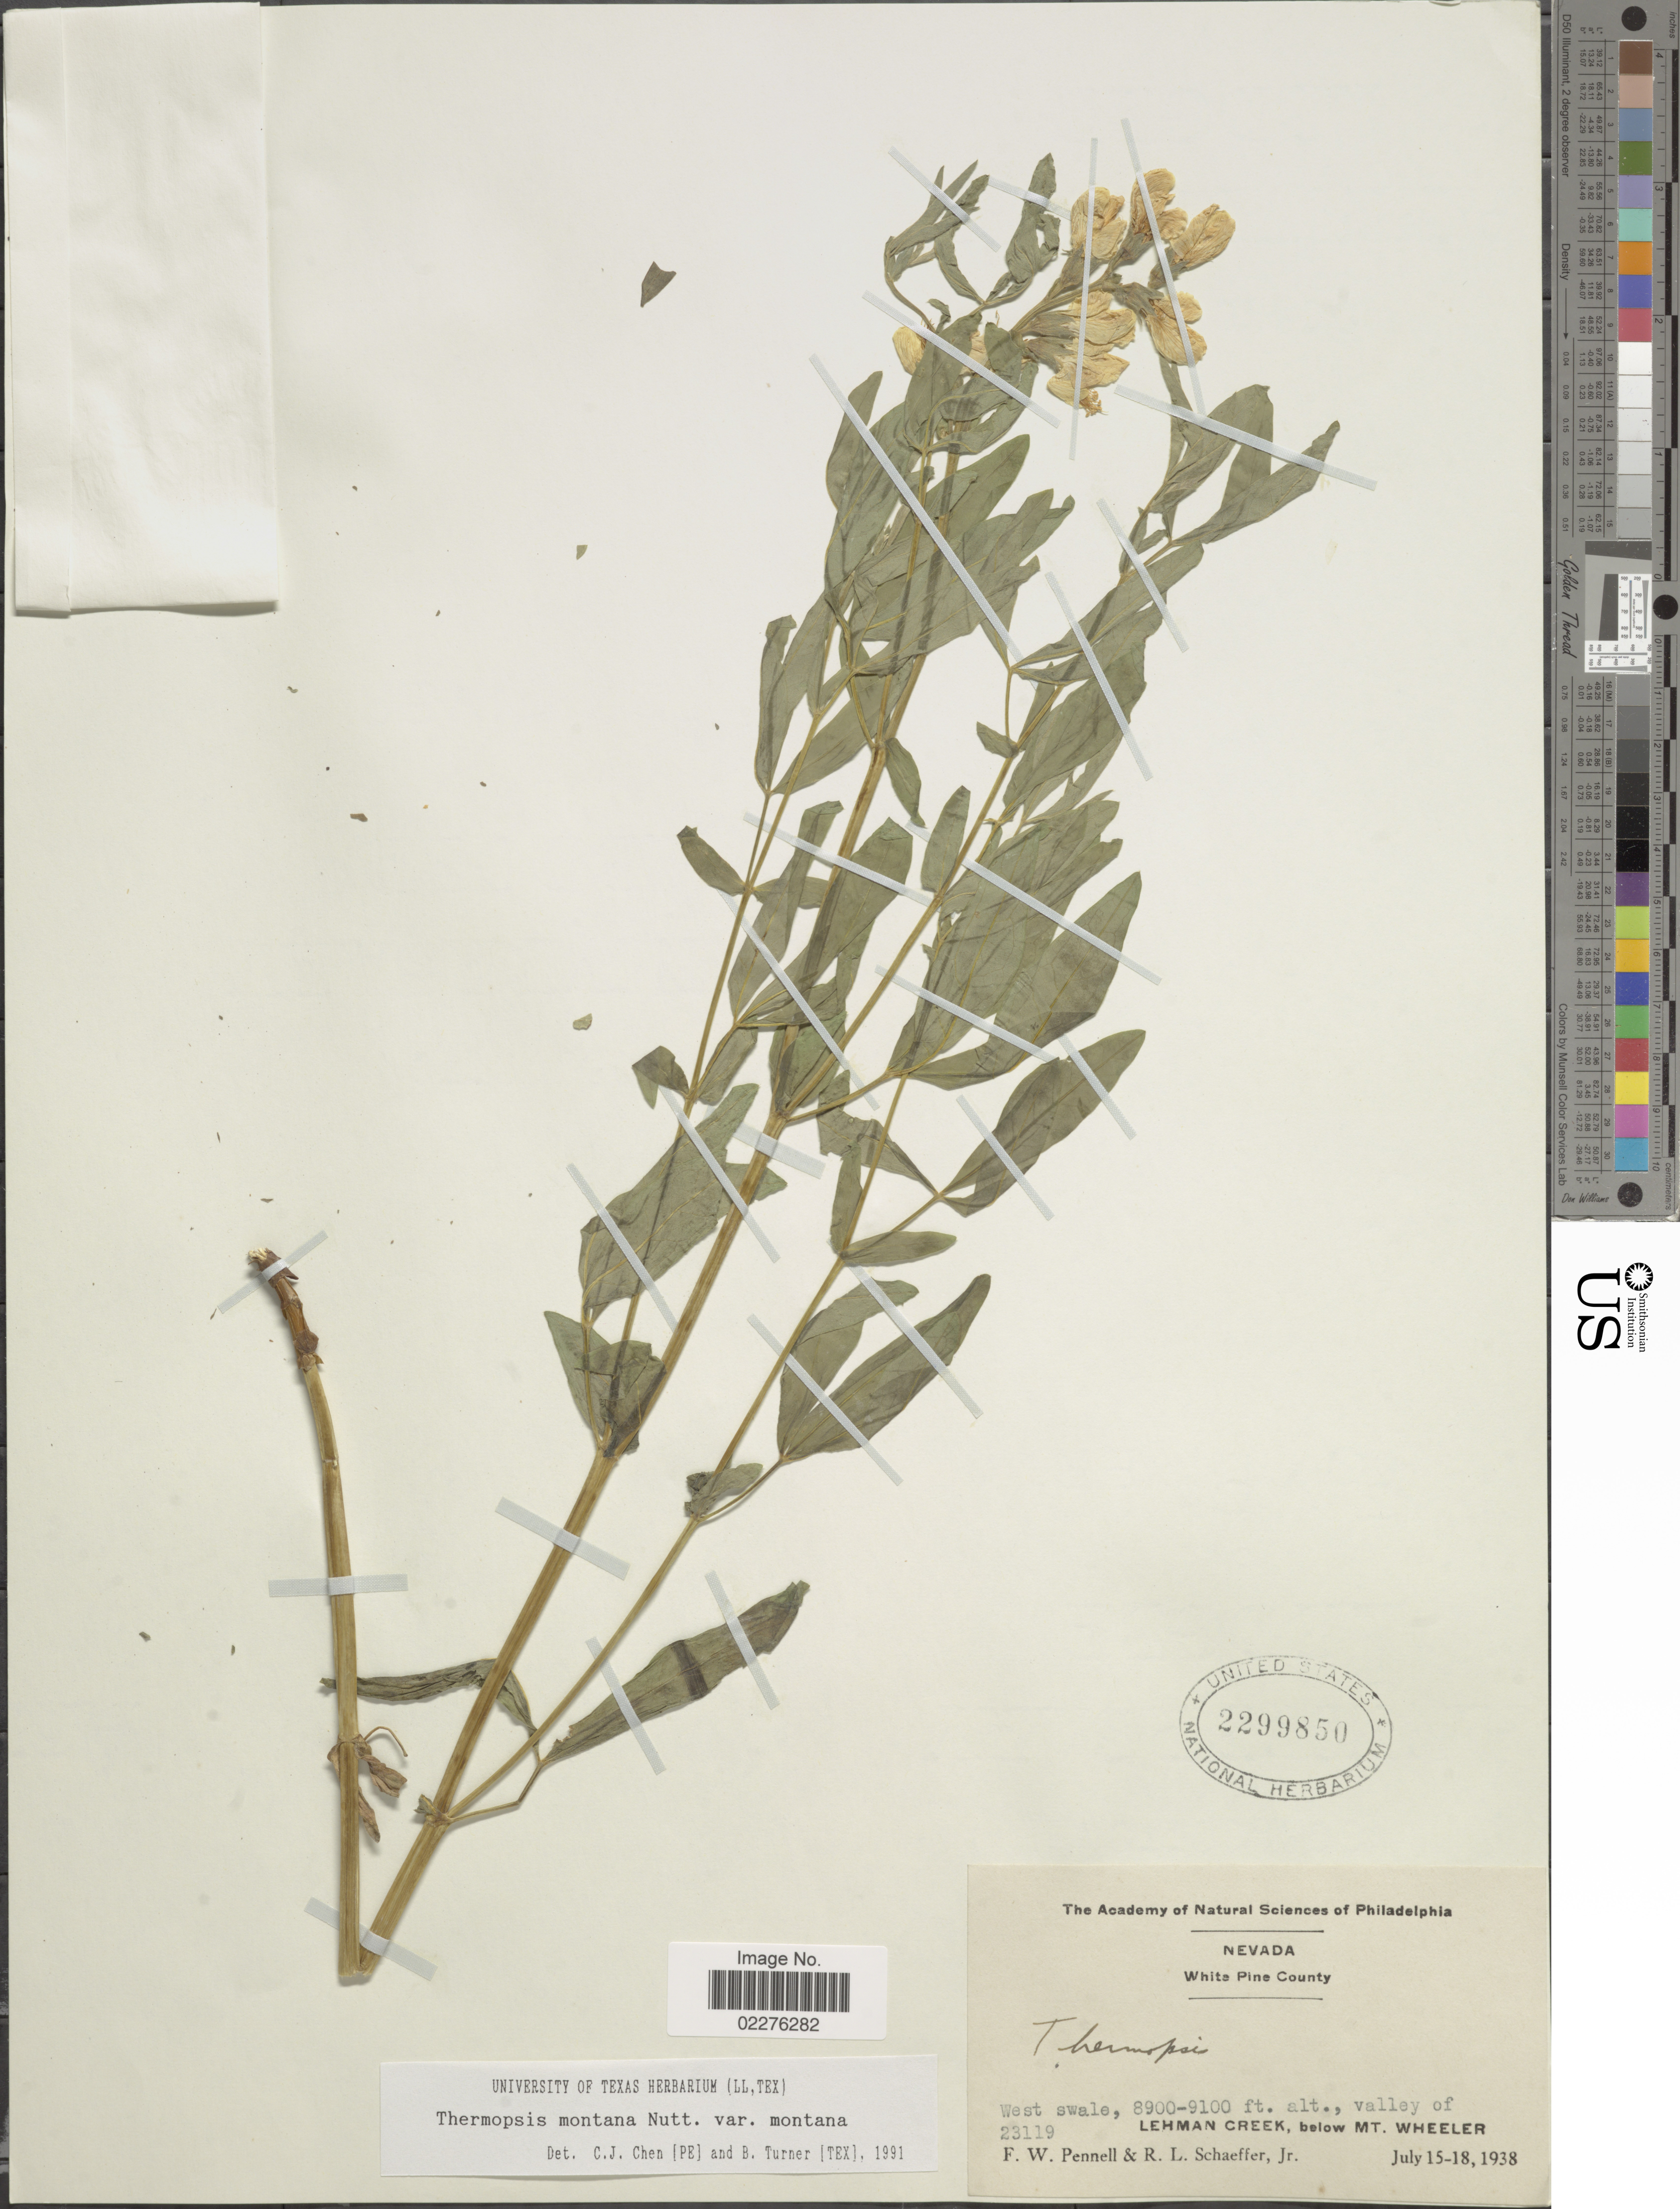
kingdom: Plantae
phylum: Tracheophyta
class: Magnoliopsida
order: Fabales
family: Fabaceae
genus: Thermopsis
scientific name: Thermopsis montana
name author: Nutt.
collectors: F. W. Pennell & R. L. Schaeffer Jr.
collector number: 23119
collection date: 1938-07-15/1938-07-18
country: United States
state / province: Nevada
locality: White Pine County, West swale., valley of Lehman Creek, below Mt. Wheeler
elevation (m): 2713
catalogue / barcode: US 2299850